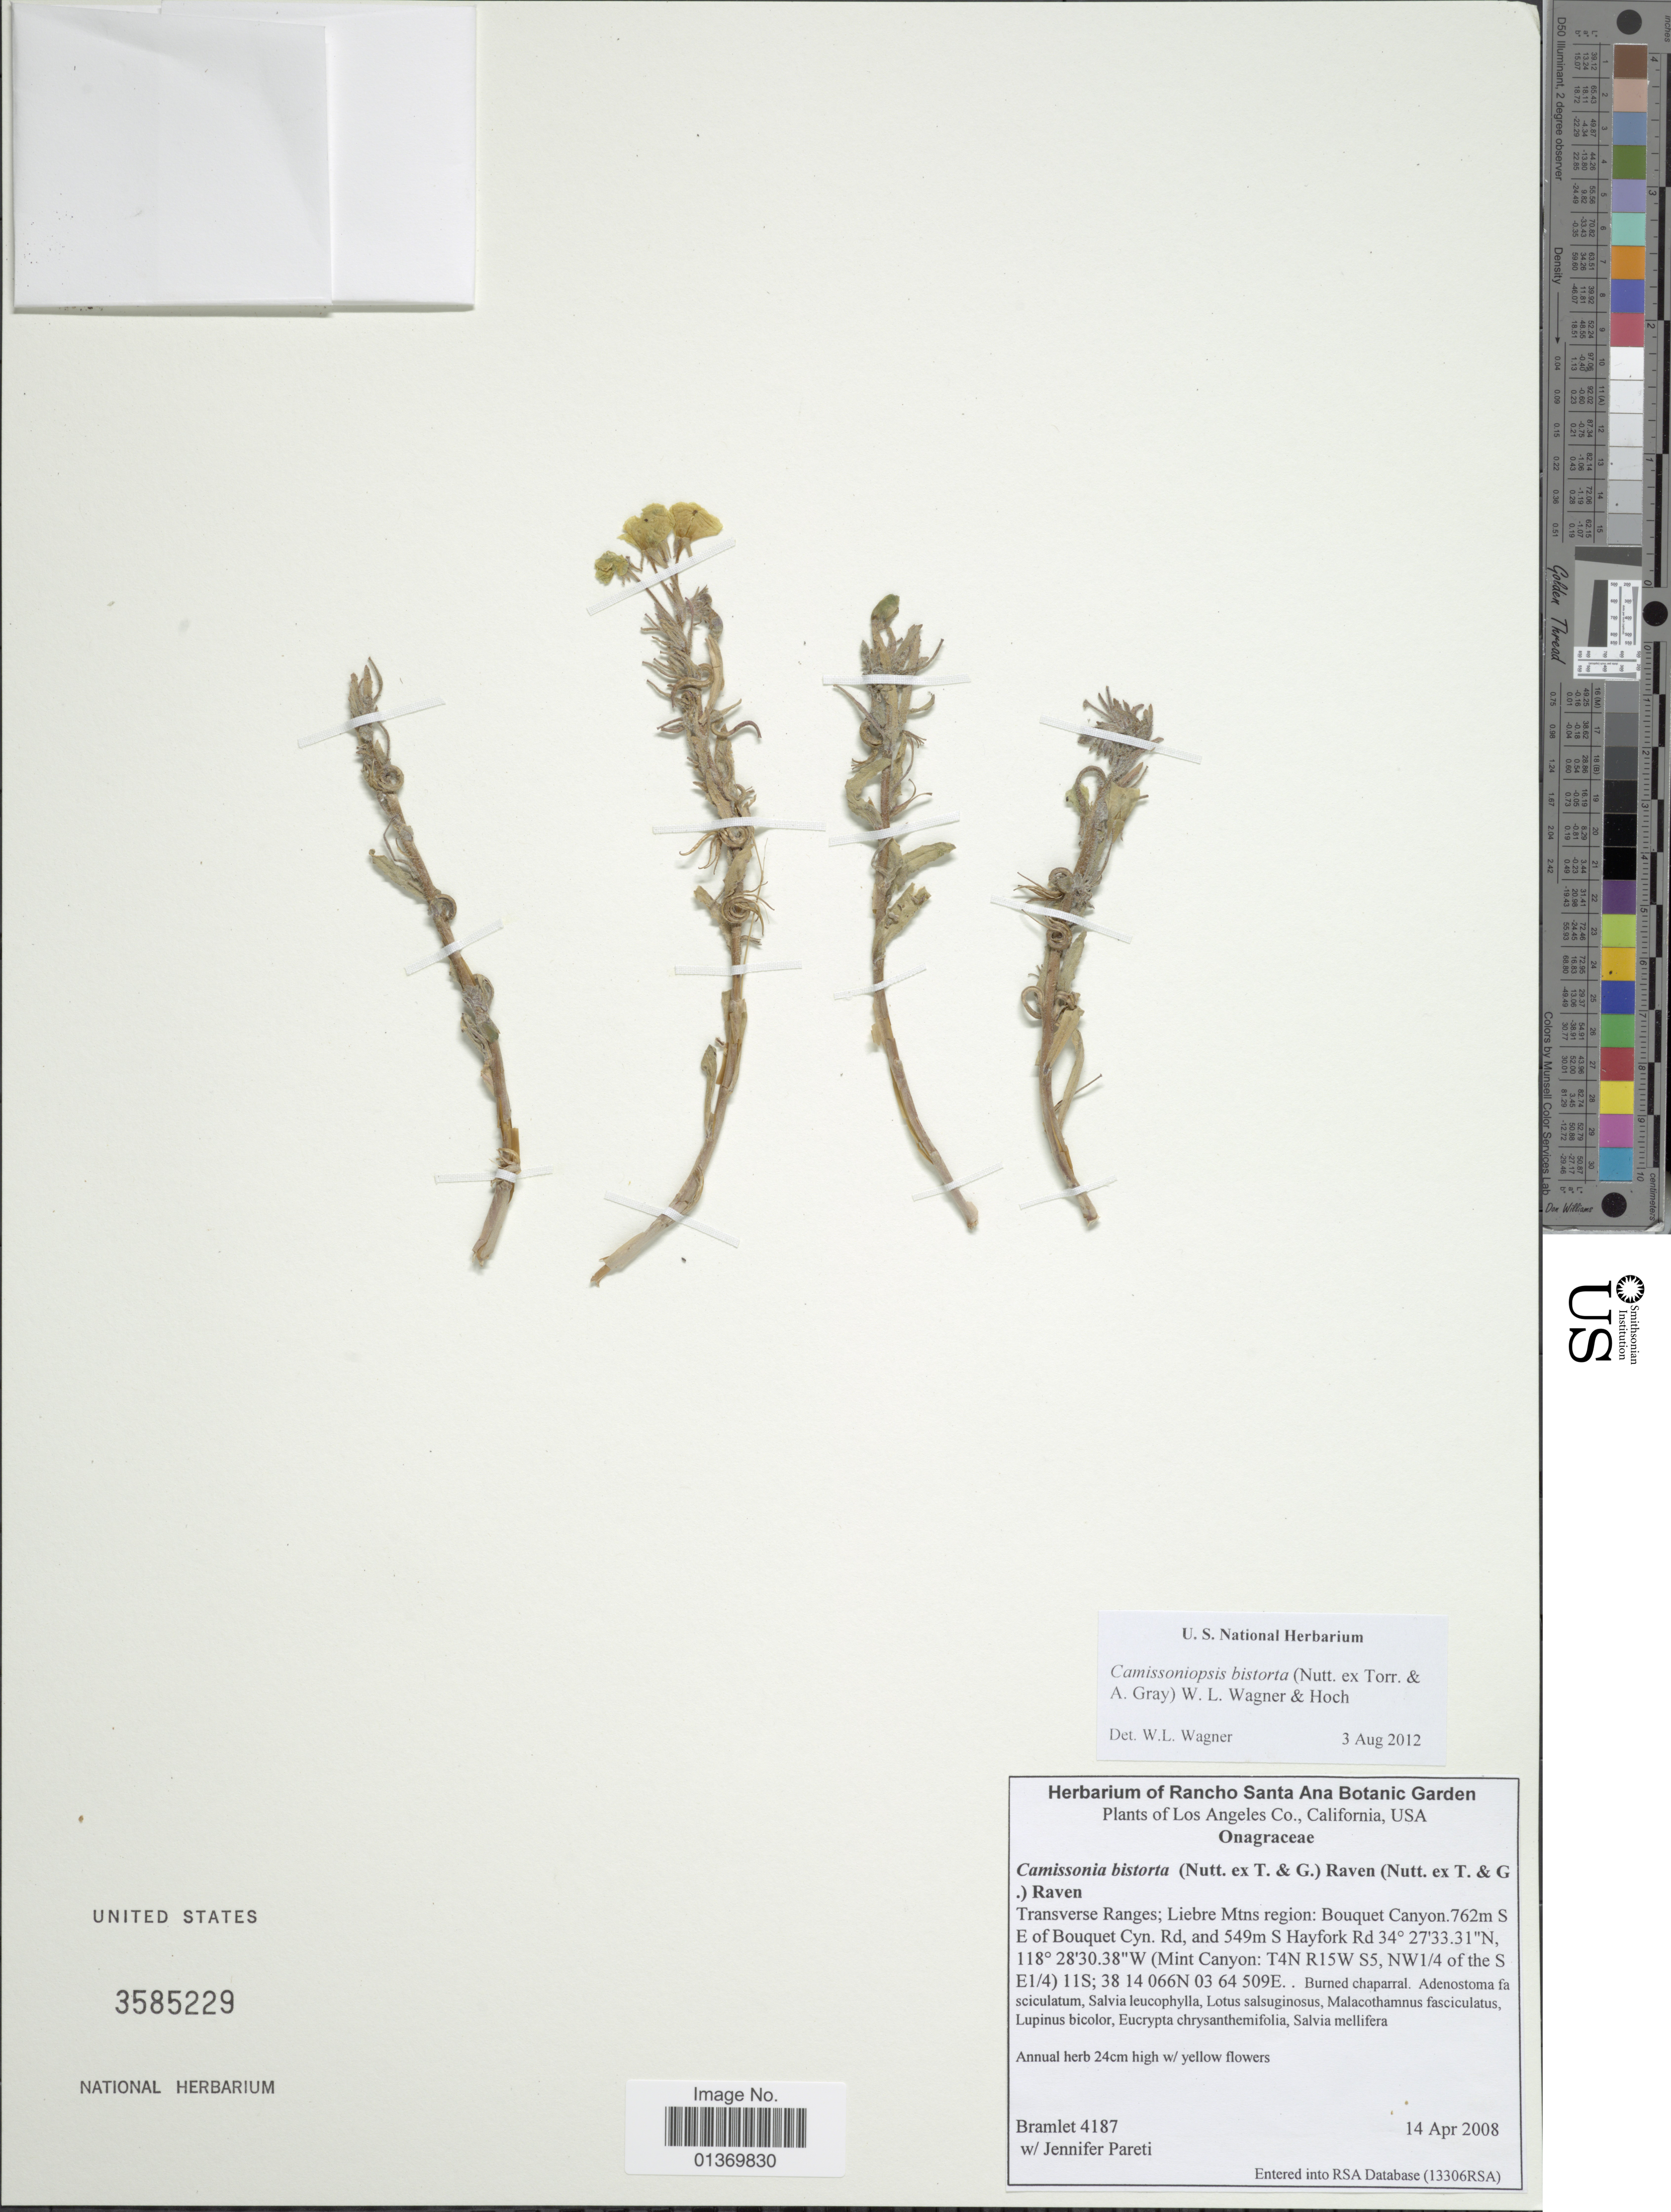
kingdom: Plantae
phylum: Tracheophyta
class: Magnoliopsida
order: Myrtales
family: Onagraceae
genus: Camissoniopsis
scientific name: Camissoniopsis bistorta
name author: (Nutt. ex Torr. & A. Gray) W.L. Wagner & Hoch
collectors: Bramlet & J. Pareti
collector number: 187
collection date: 2008-04-14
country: United States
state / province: California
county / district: Los Angeles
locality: Los Angeles Co., Transverse Ranges; Liebre Mtns region: Bouquet Canyon, SE of Bouquet Cyn. Rd, and Hayfork Rd (Mint Canyon: T4N R15W S5, NW1/4 of the S E1/4)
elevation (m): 549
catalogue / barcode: US 3585229